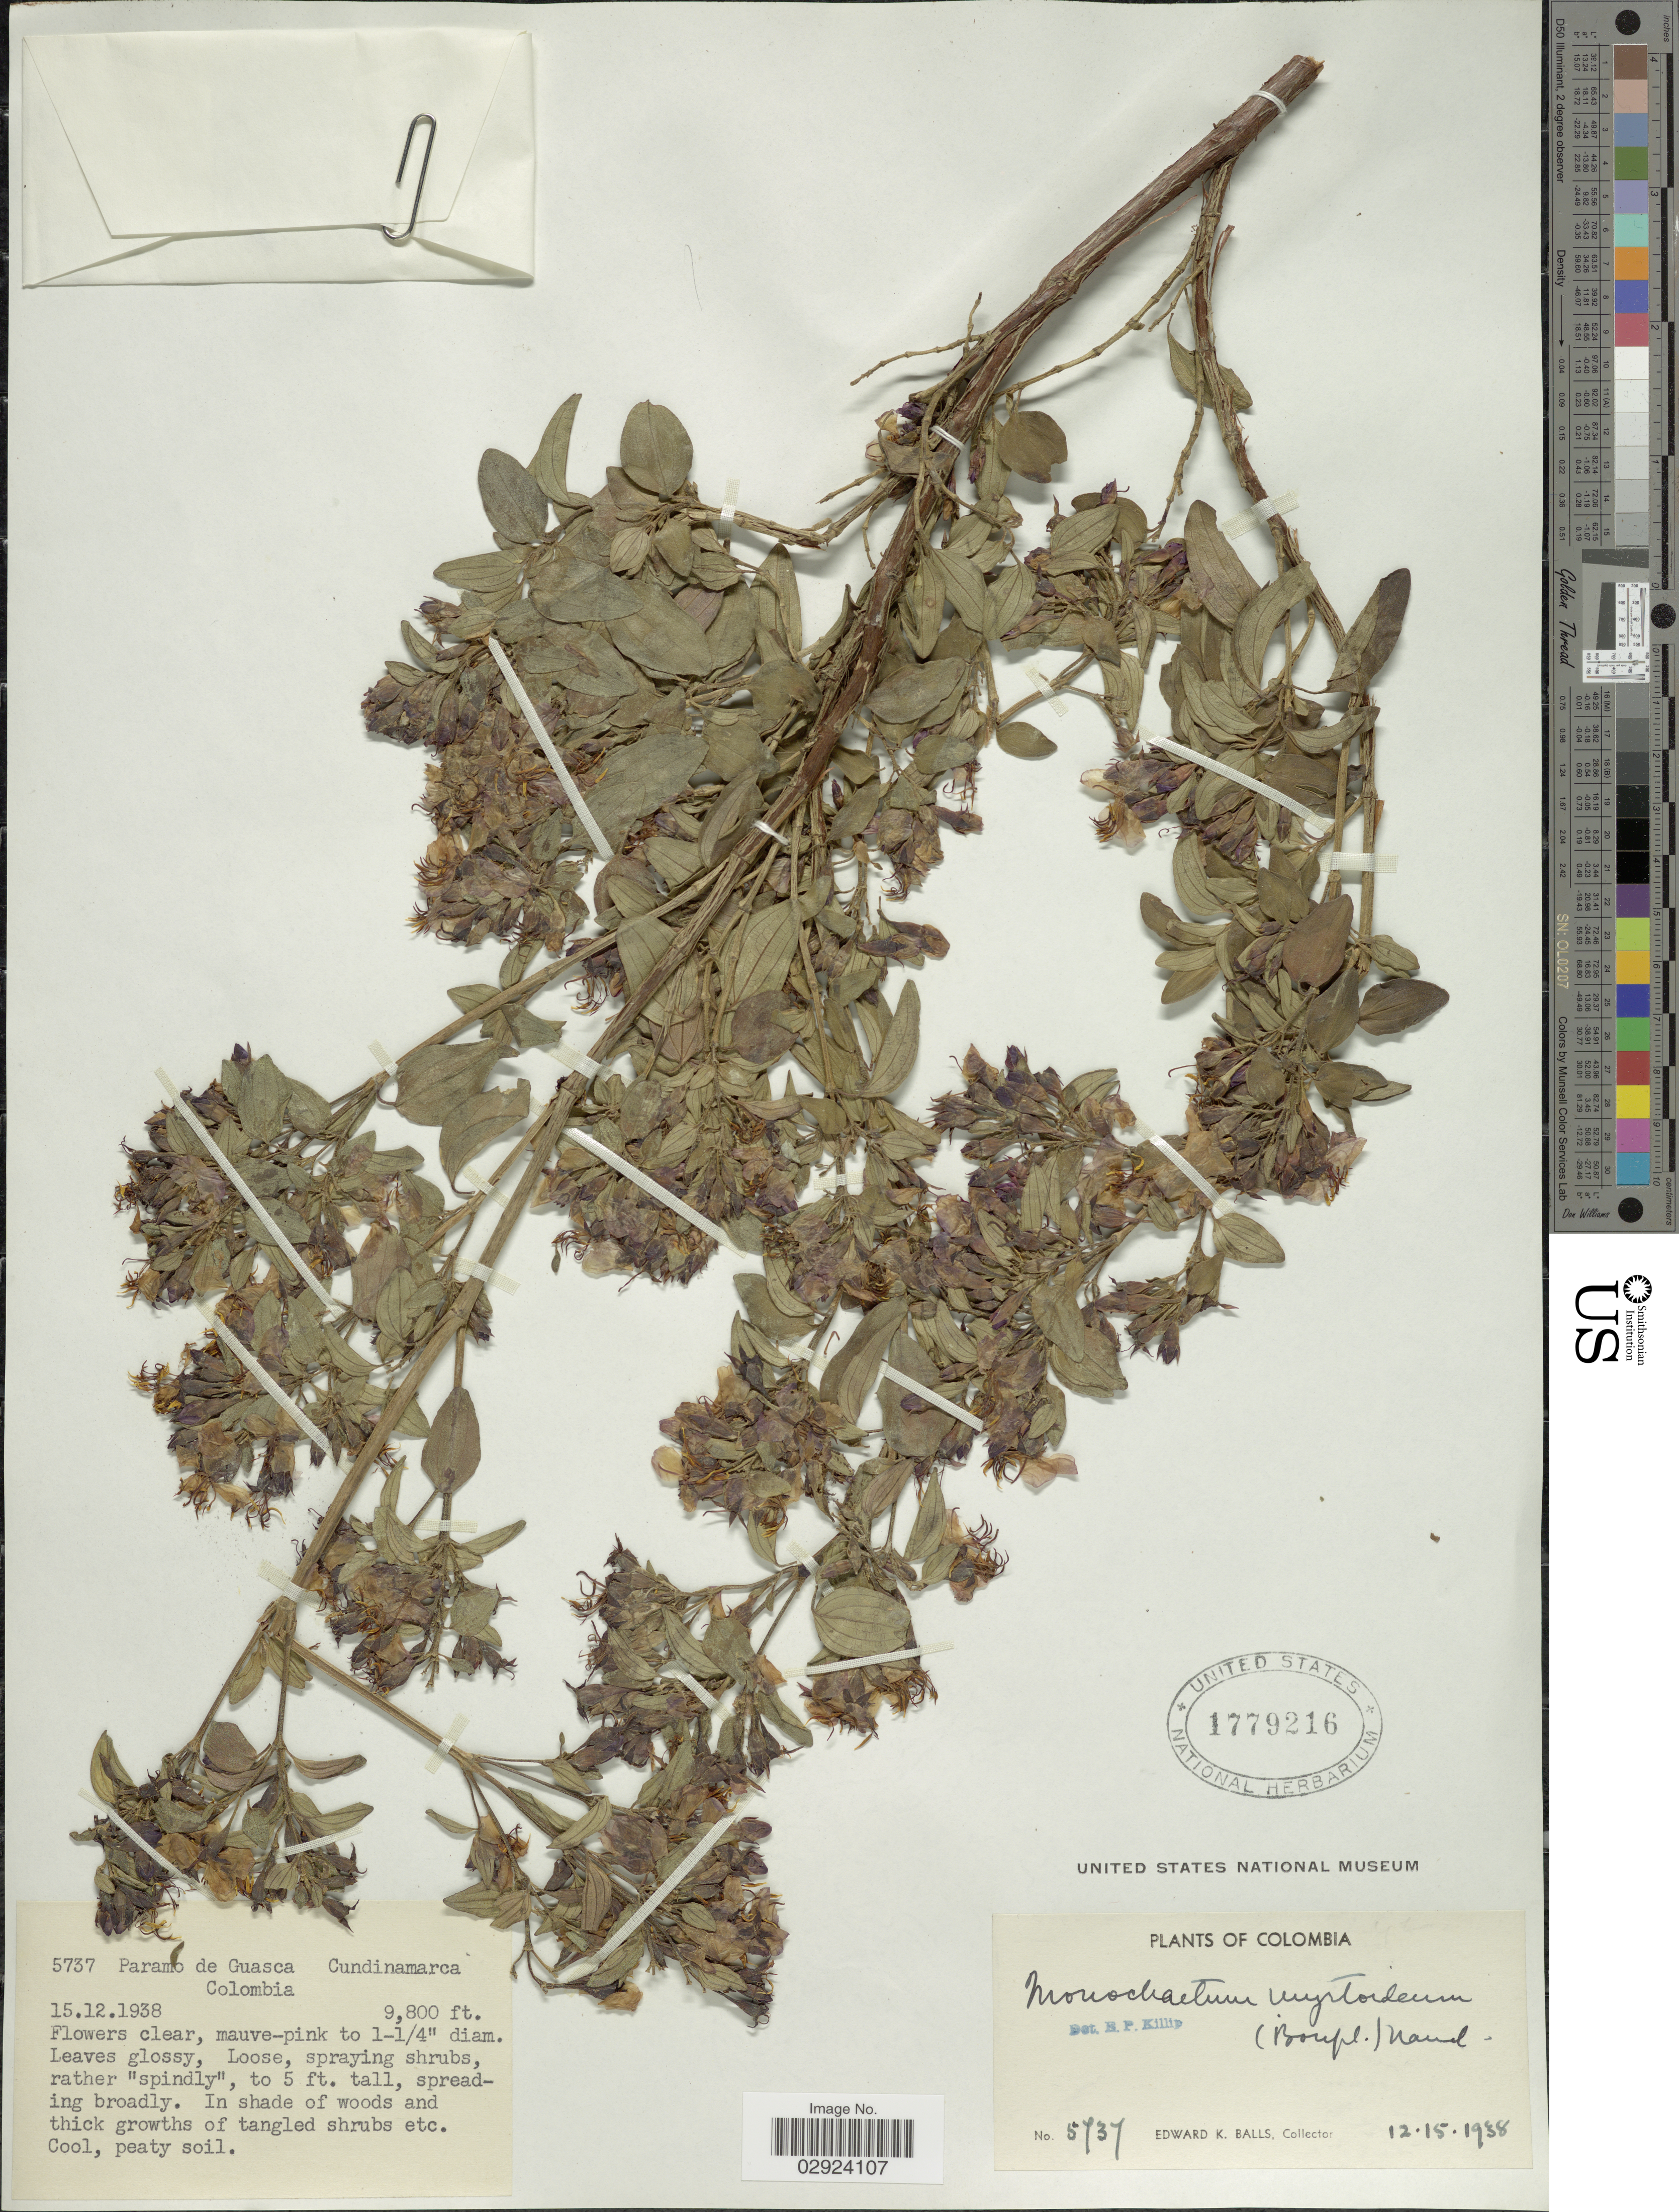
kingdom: Plantae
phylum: Tracheophyta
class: Magnoliopsida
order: Myrtales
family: Melastomataceae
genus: Monochaetum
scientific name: Monochaetum myrtoideum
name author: Naudin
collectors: E. K. Balls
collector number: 5737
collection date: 1938-12-15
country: Colombia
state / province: Cundinamarca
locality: Paramo de Guasca, Colombia.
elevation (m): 2987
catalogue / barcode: US 1779216